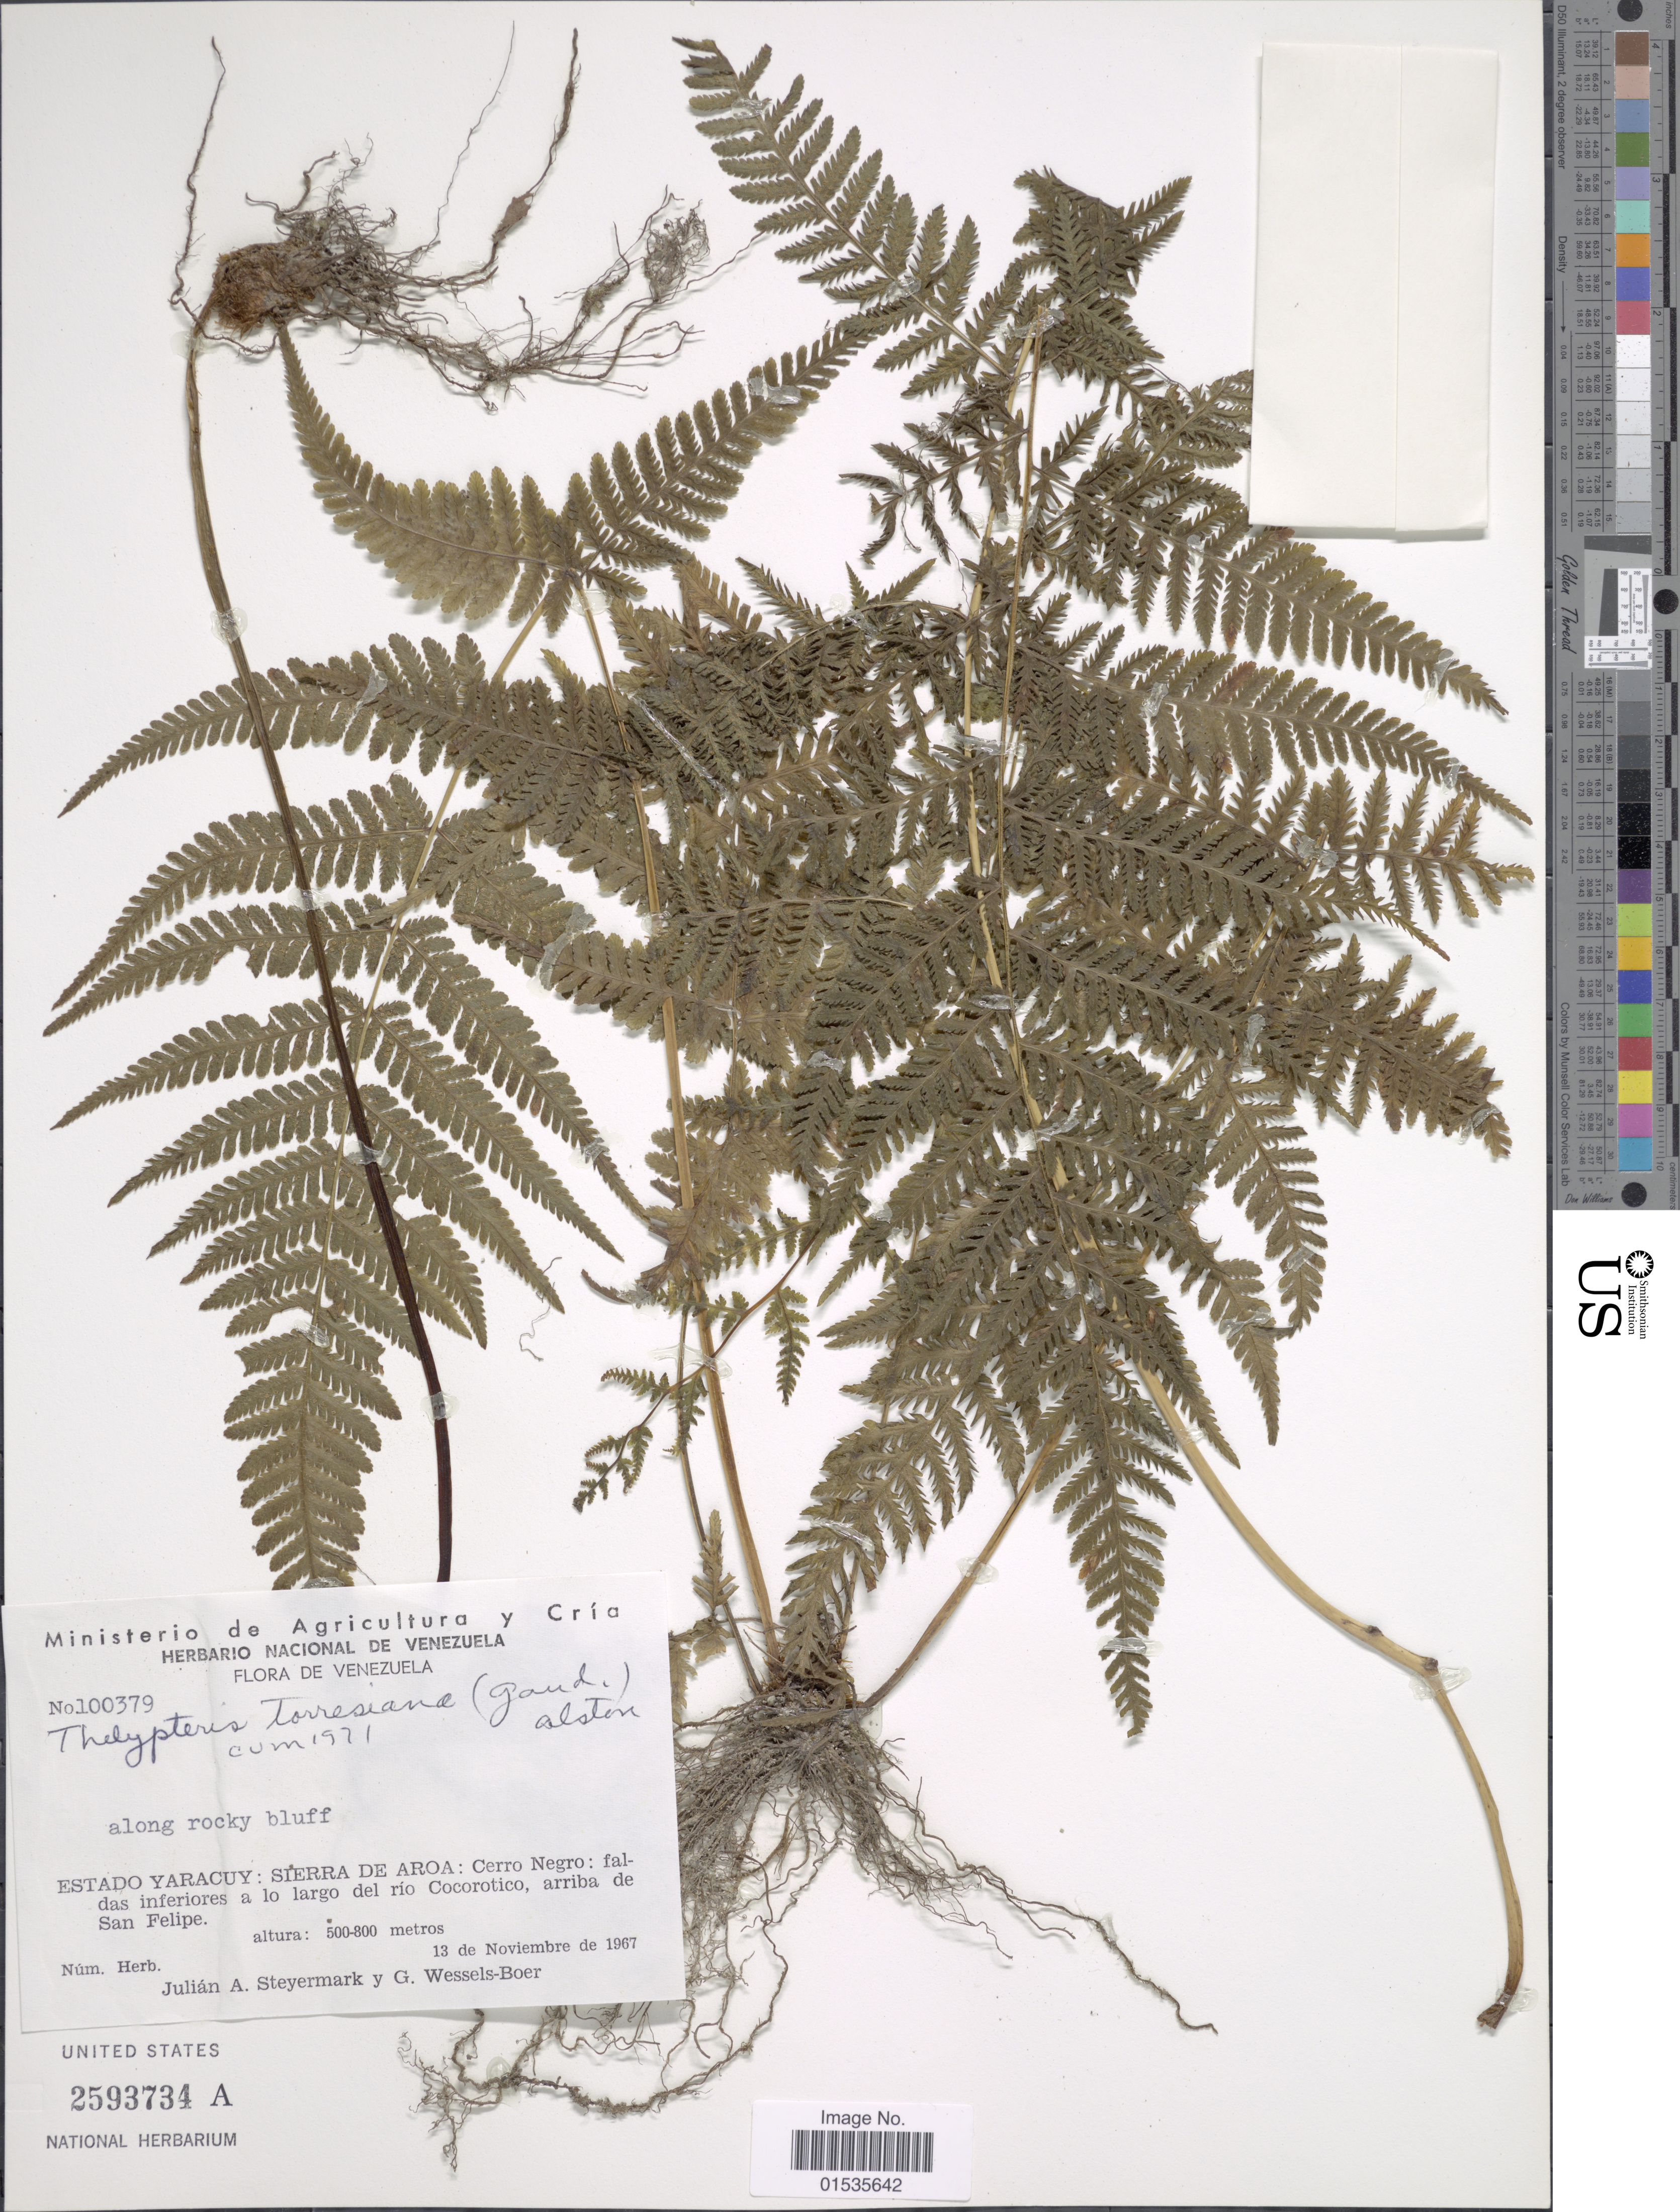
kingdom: Plantae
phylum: Tracheophyta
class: Polypodiopsida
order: Polypodiales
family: Thelypteridaceae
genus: Macrothelypteris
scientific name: Macrothelypteris torresiana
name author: (Gaudich.) Ching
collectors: J. Steyermark & J. G. Wessels Boer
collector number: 100379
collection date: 1967-11-13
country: Venezuela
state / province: Yaracuy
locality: Venezuela. Estado Yaracuy: Sierra de Aroa: Cerro Negro: faldas inferiores a lo largo del rio Cocorotico, arriba de San Felipe.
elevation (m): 500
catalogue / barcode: US 2593734A